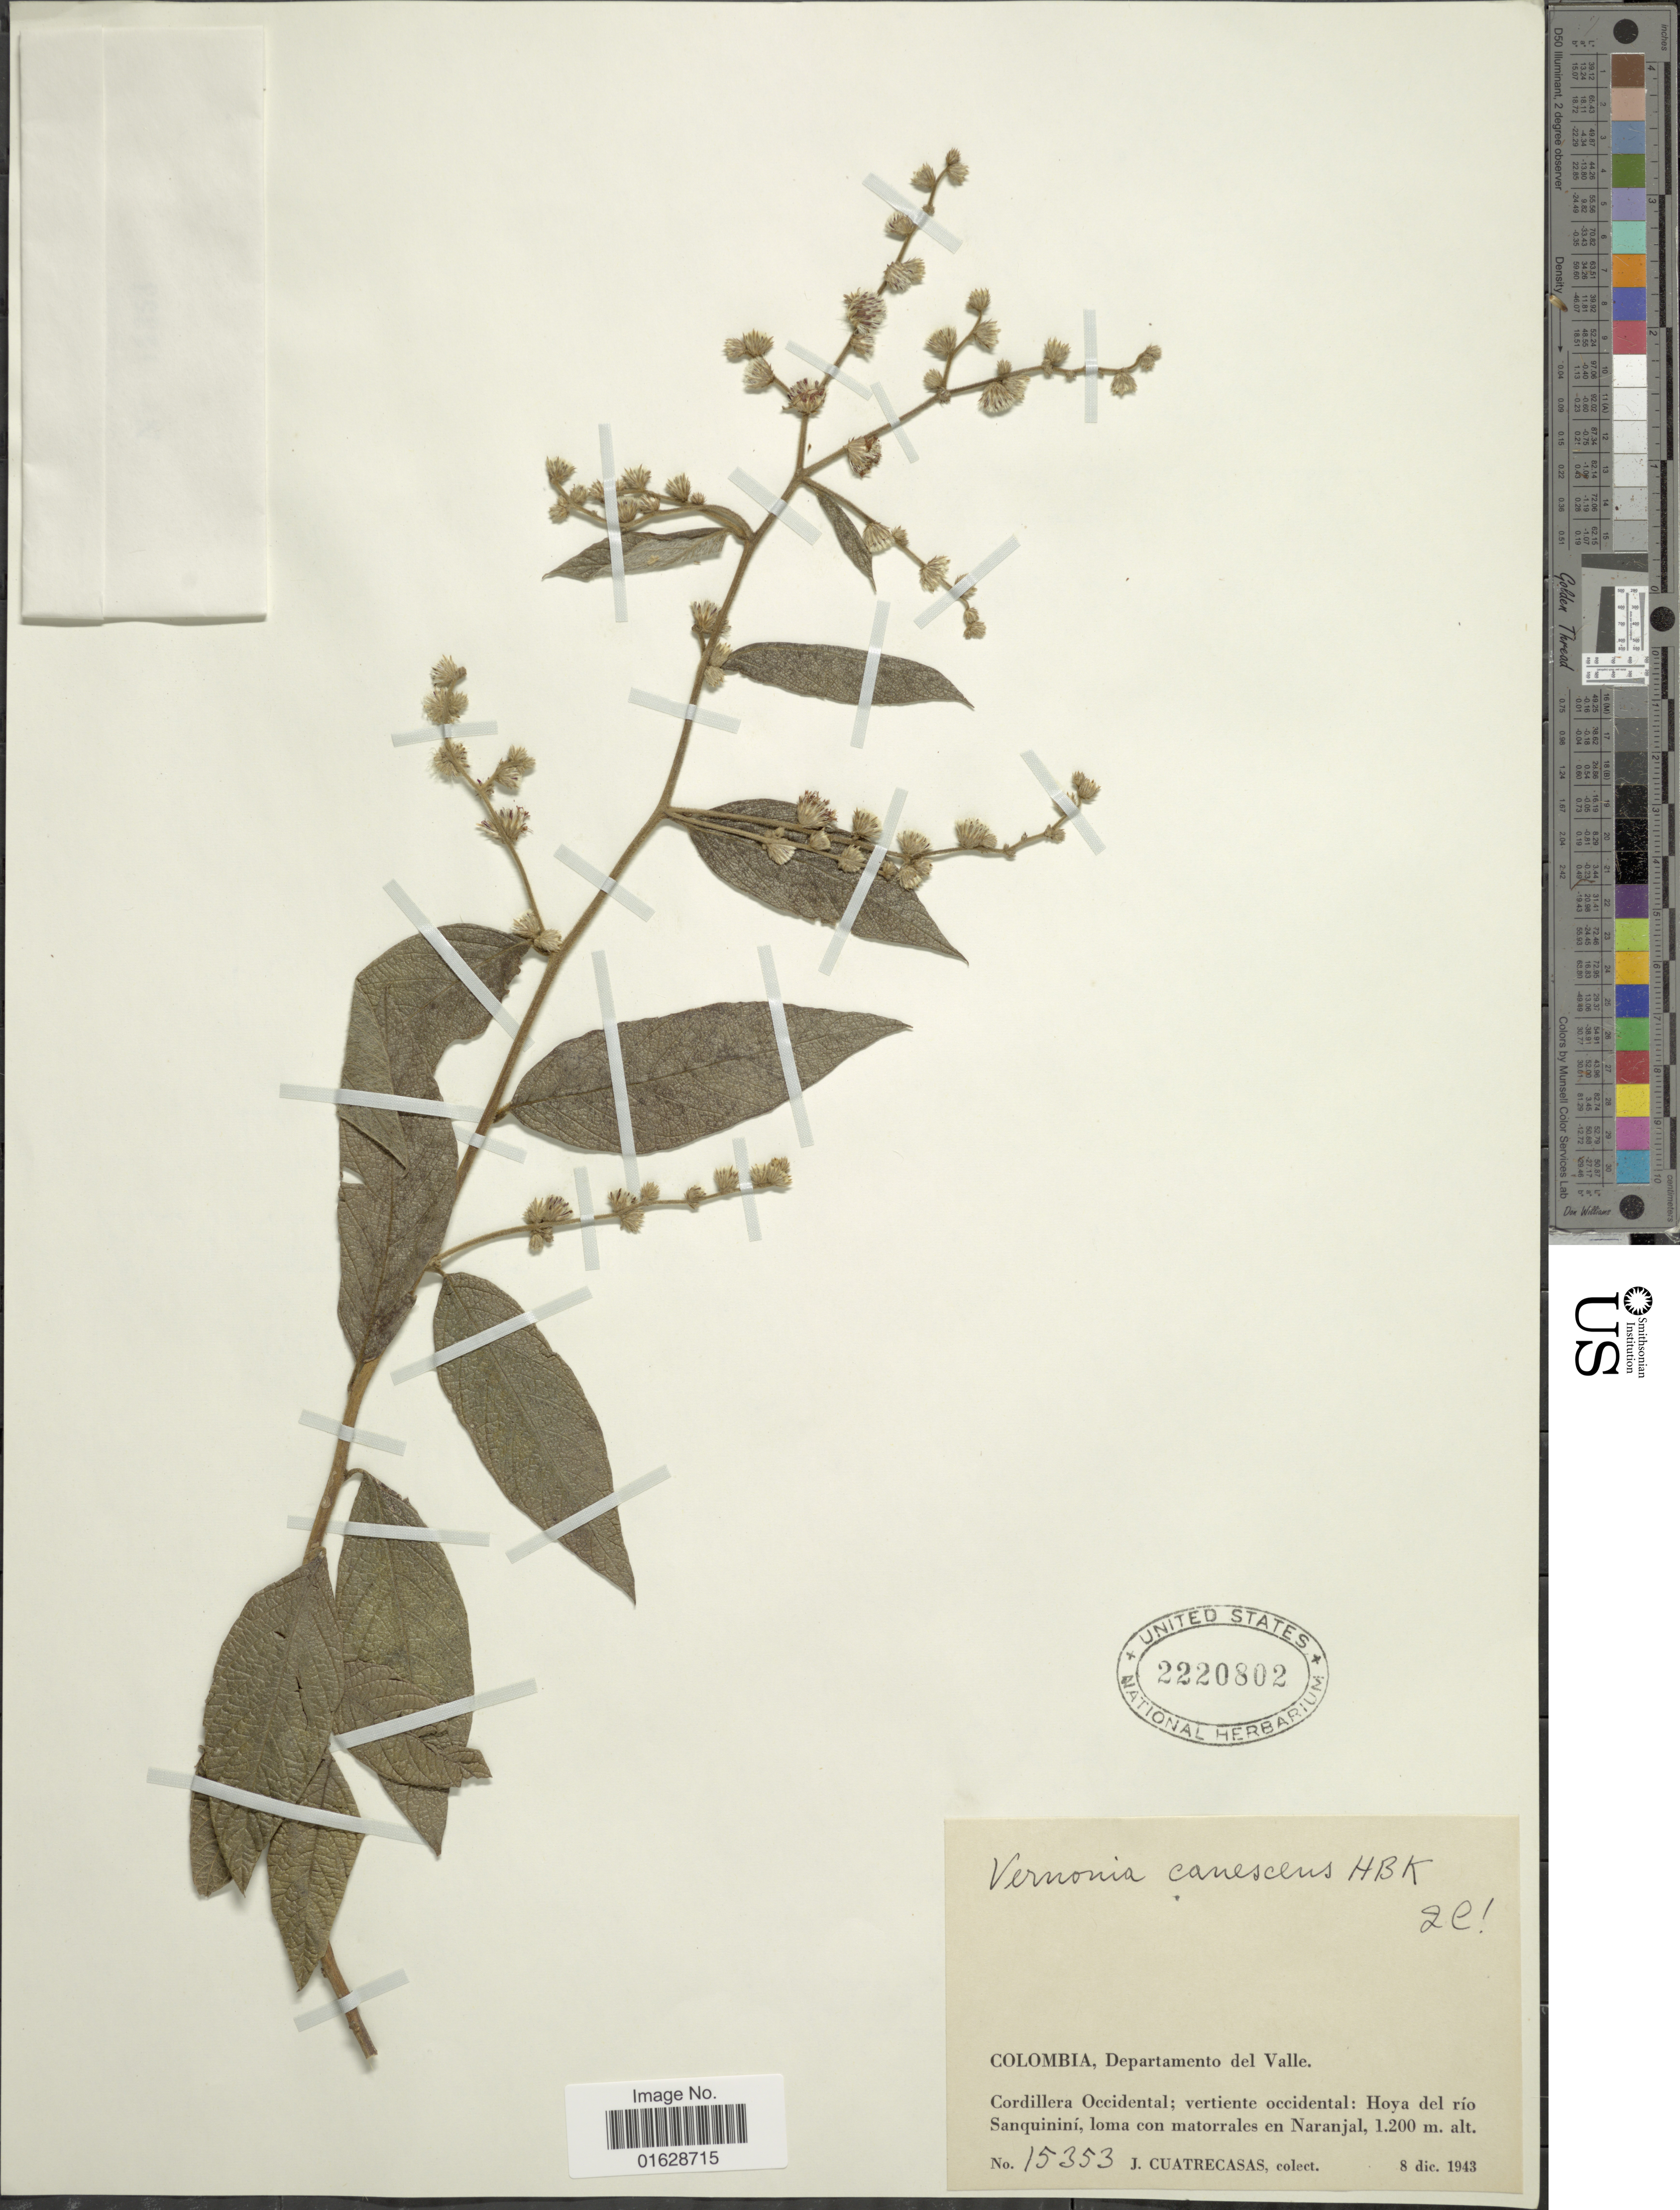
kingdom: Plantae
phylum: Tracheophyta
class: Magnoliopsida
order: Asterales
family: Asteraceae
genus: Lepidaploa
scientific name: Lepidaploa canescens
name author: (Kunth) H. Rob.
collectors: J. Cuatrecasas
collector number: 15353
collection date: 1943-12-08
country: Colombia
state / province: Valle del Cauca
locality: Colombia, Departamento del Valle. Cordillera Occidental; vertiente occidental: Hoya del rio Sanquinini, loma con matorrales en Naranjal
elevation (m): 1200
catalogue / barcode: US 2220802